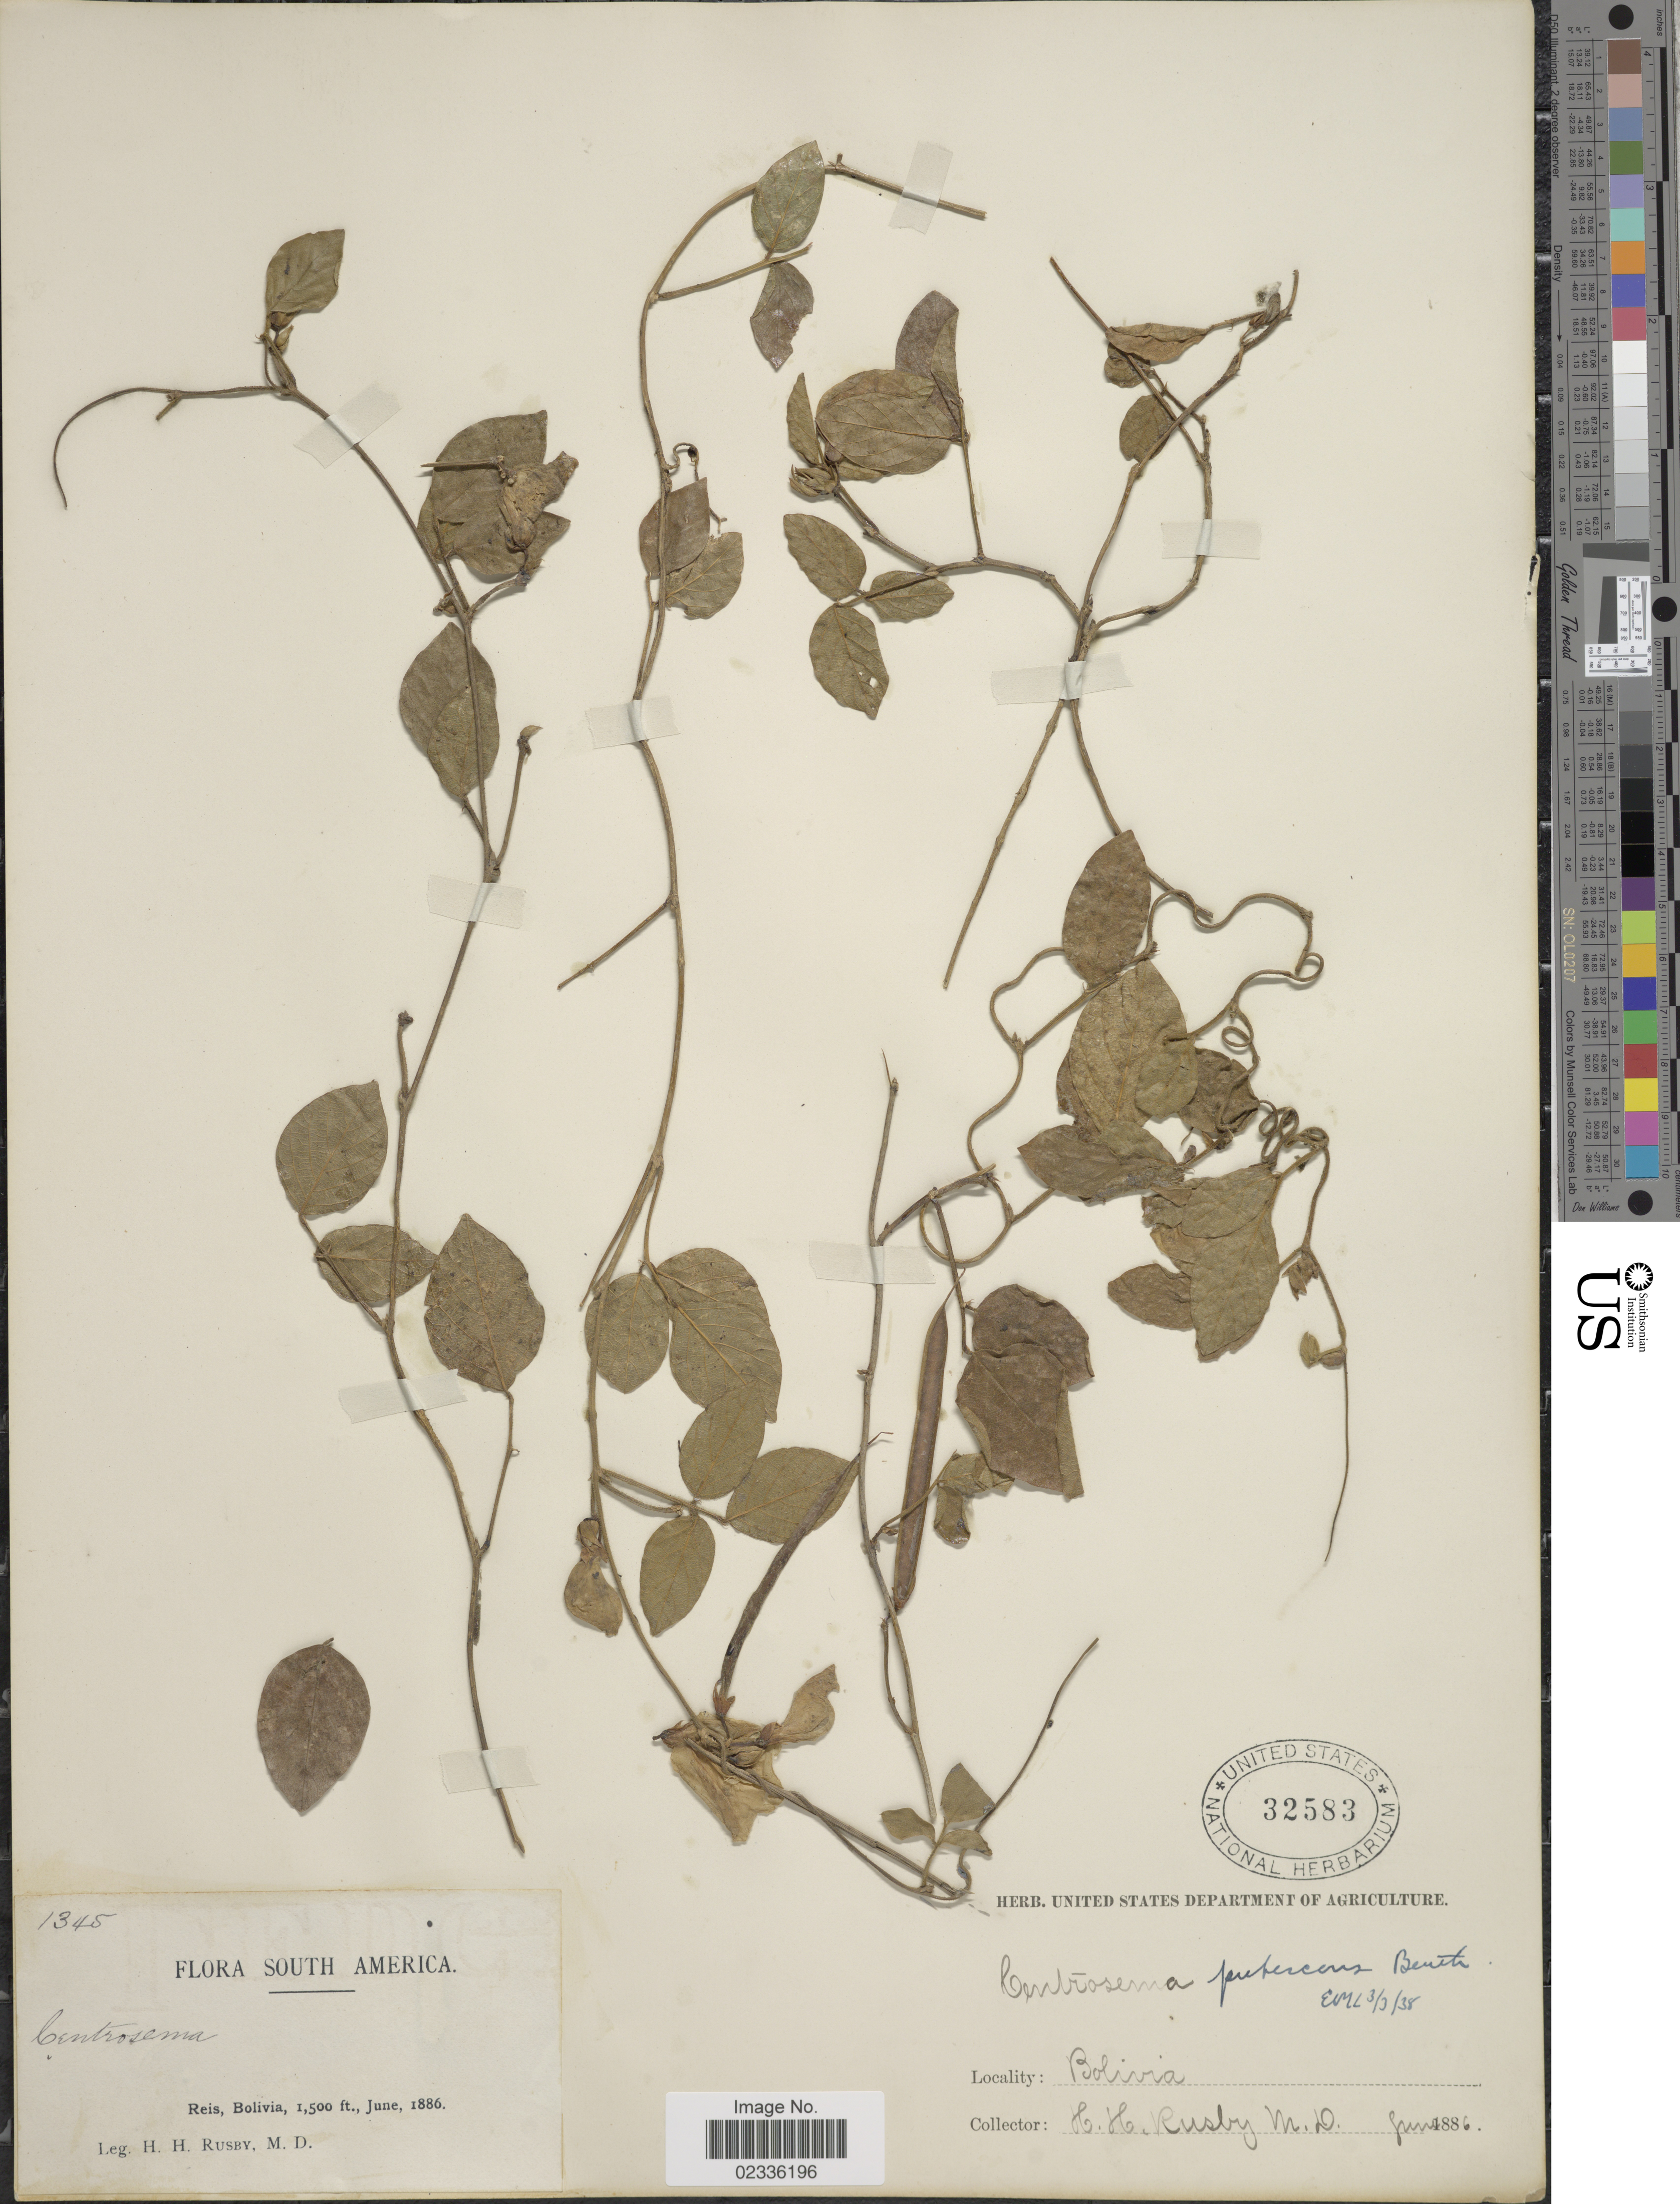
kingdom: Plantae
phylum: Tracheophyta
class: Magnoliopsida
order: Fabales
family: Fabaceae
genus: Centrosema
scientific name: Centrosema pubescens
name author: Benth.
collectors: H. H. Rusby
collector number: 1345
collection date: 1886-06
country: Bolivia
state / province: Pando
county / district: Nicolas Suarez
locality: Reis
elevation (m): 457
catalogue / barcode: US 32583